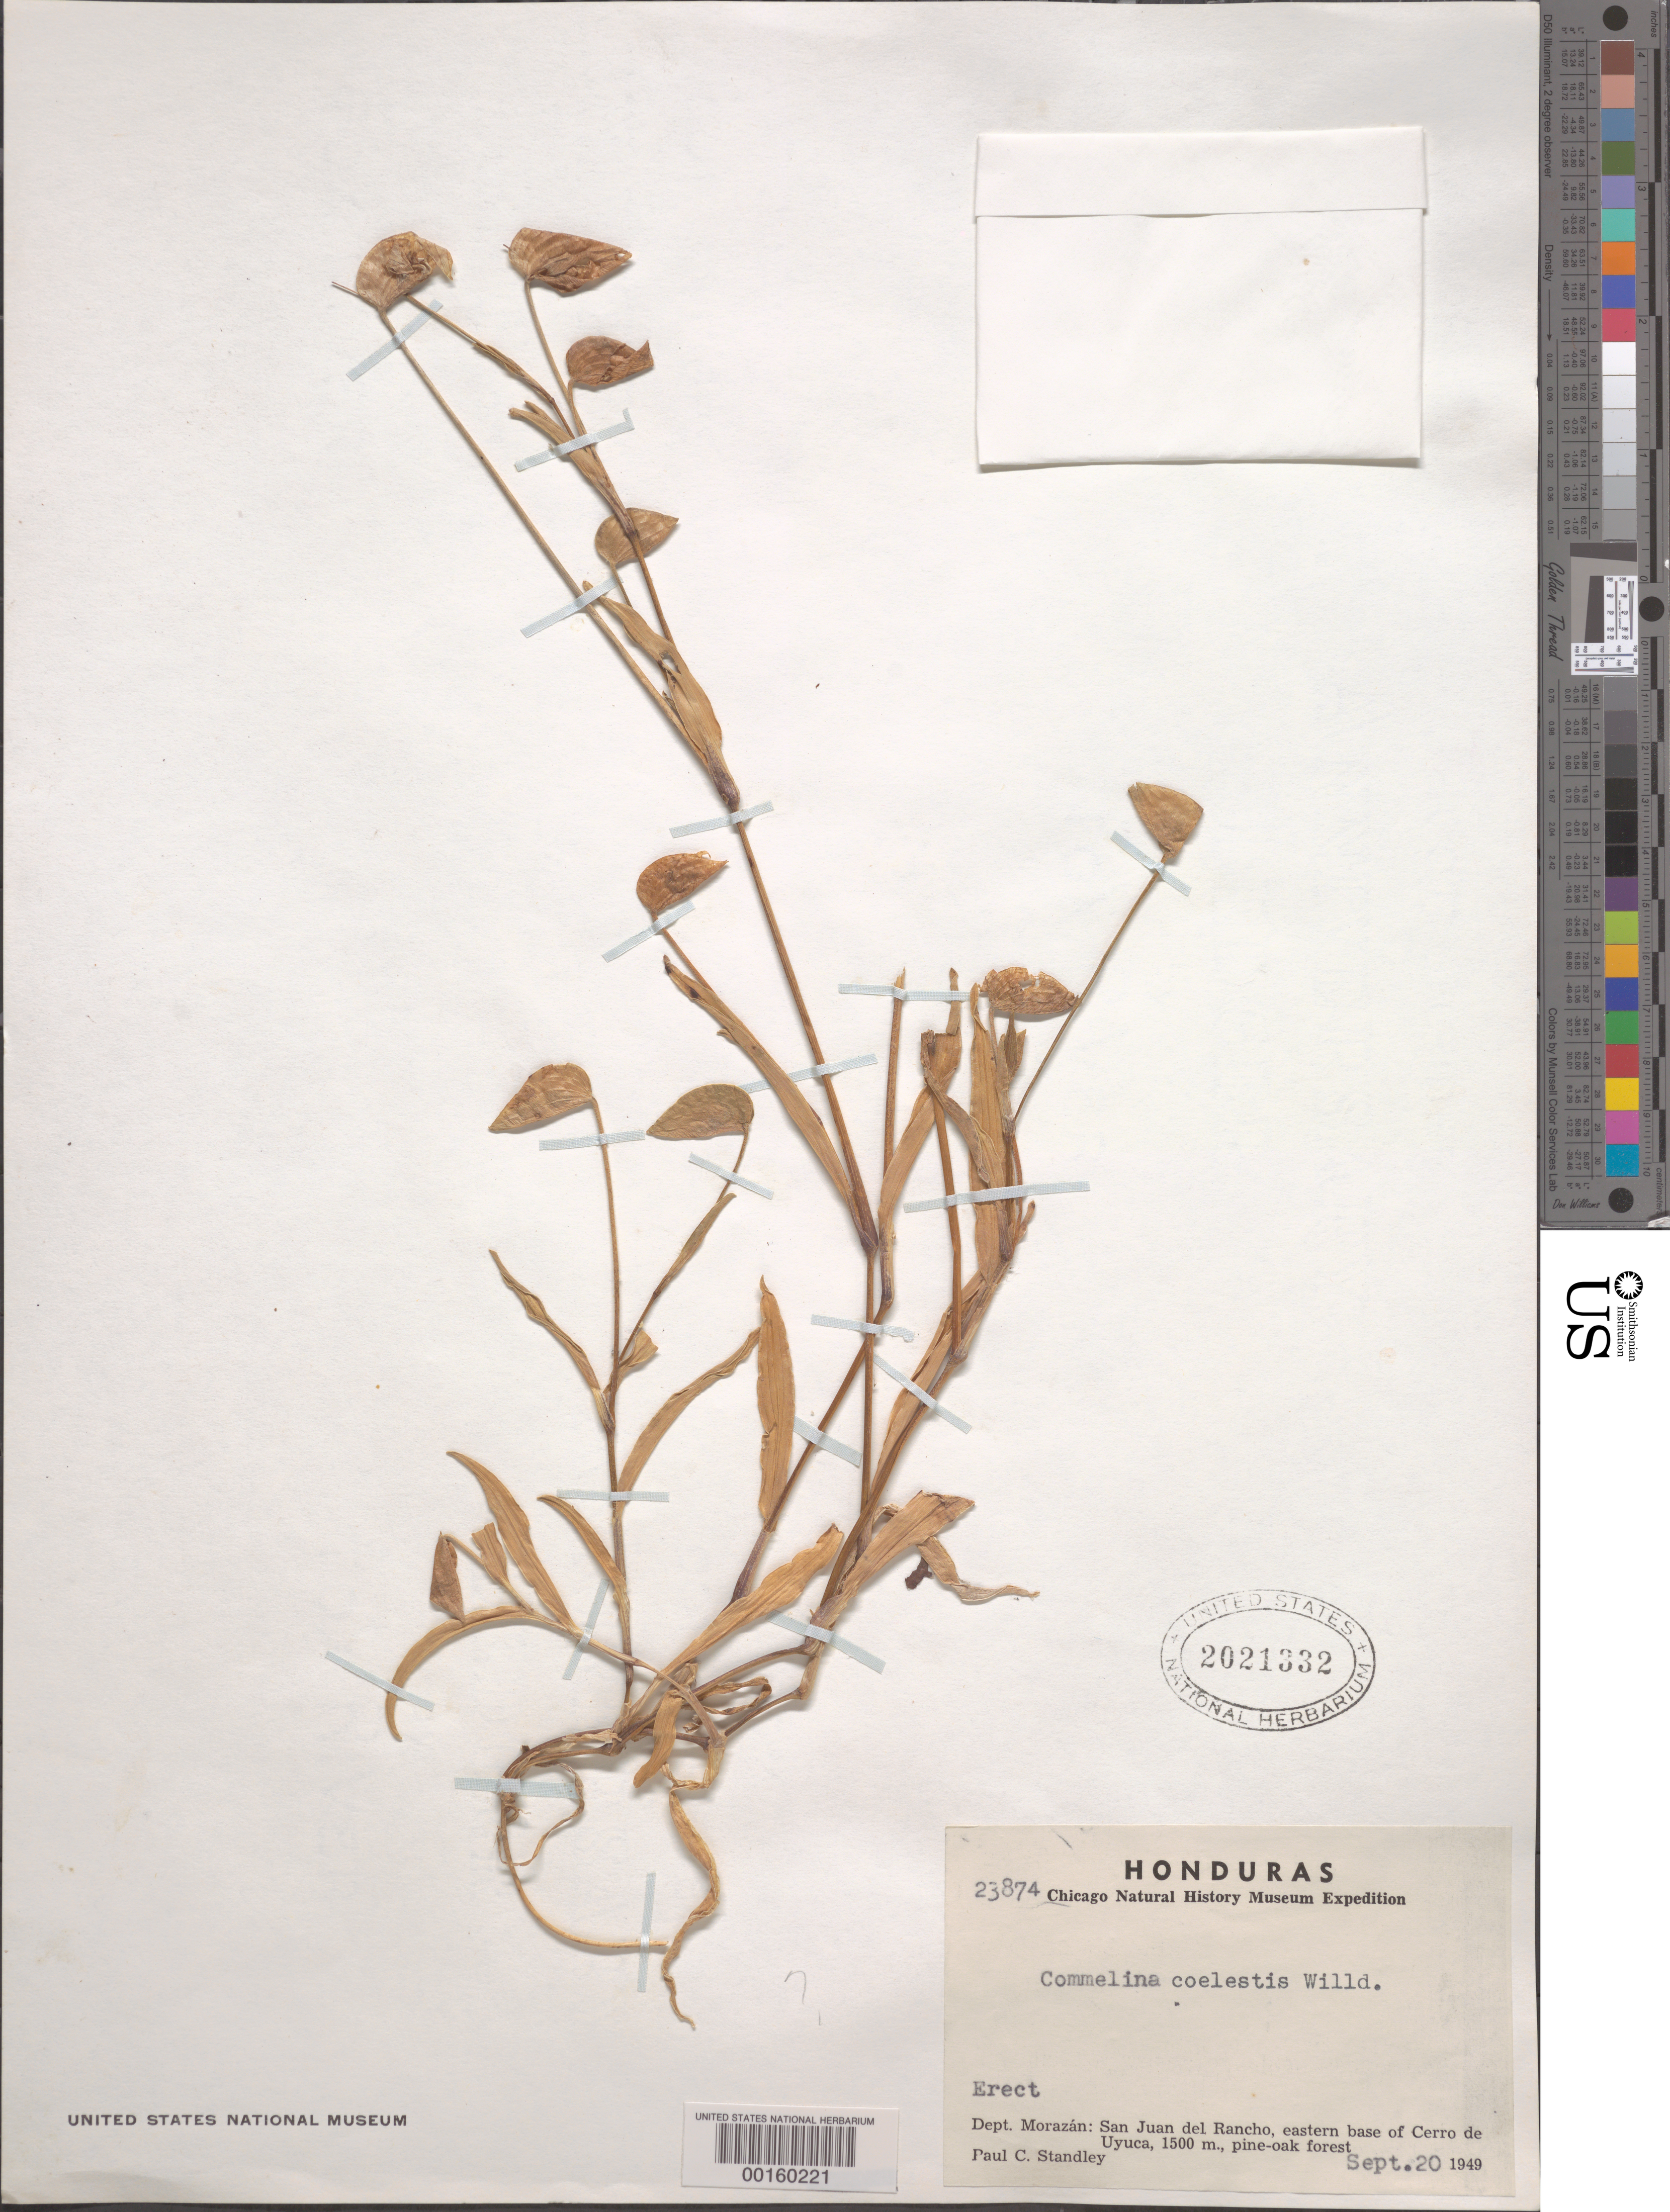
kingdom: Plantae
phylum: Tracheophyta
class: Liliopsida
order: Commelinales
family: Commelinaceae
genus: Commelina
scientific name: Commelina coelestis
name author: Willd.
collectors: P. C. Standley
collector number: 23874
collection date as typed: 20 Sep 1949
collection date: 1949-09-20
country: Honduras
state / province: Fco. Morazán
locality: Eastern base of Cerro de Uyuca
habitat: Pine-oak forest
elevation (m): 1500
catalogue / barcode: US 2021332